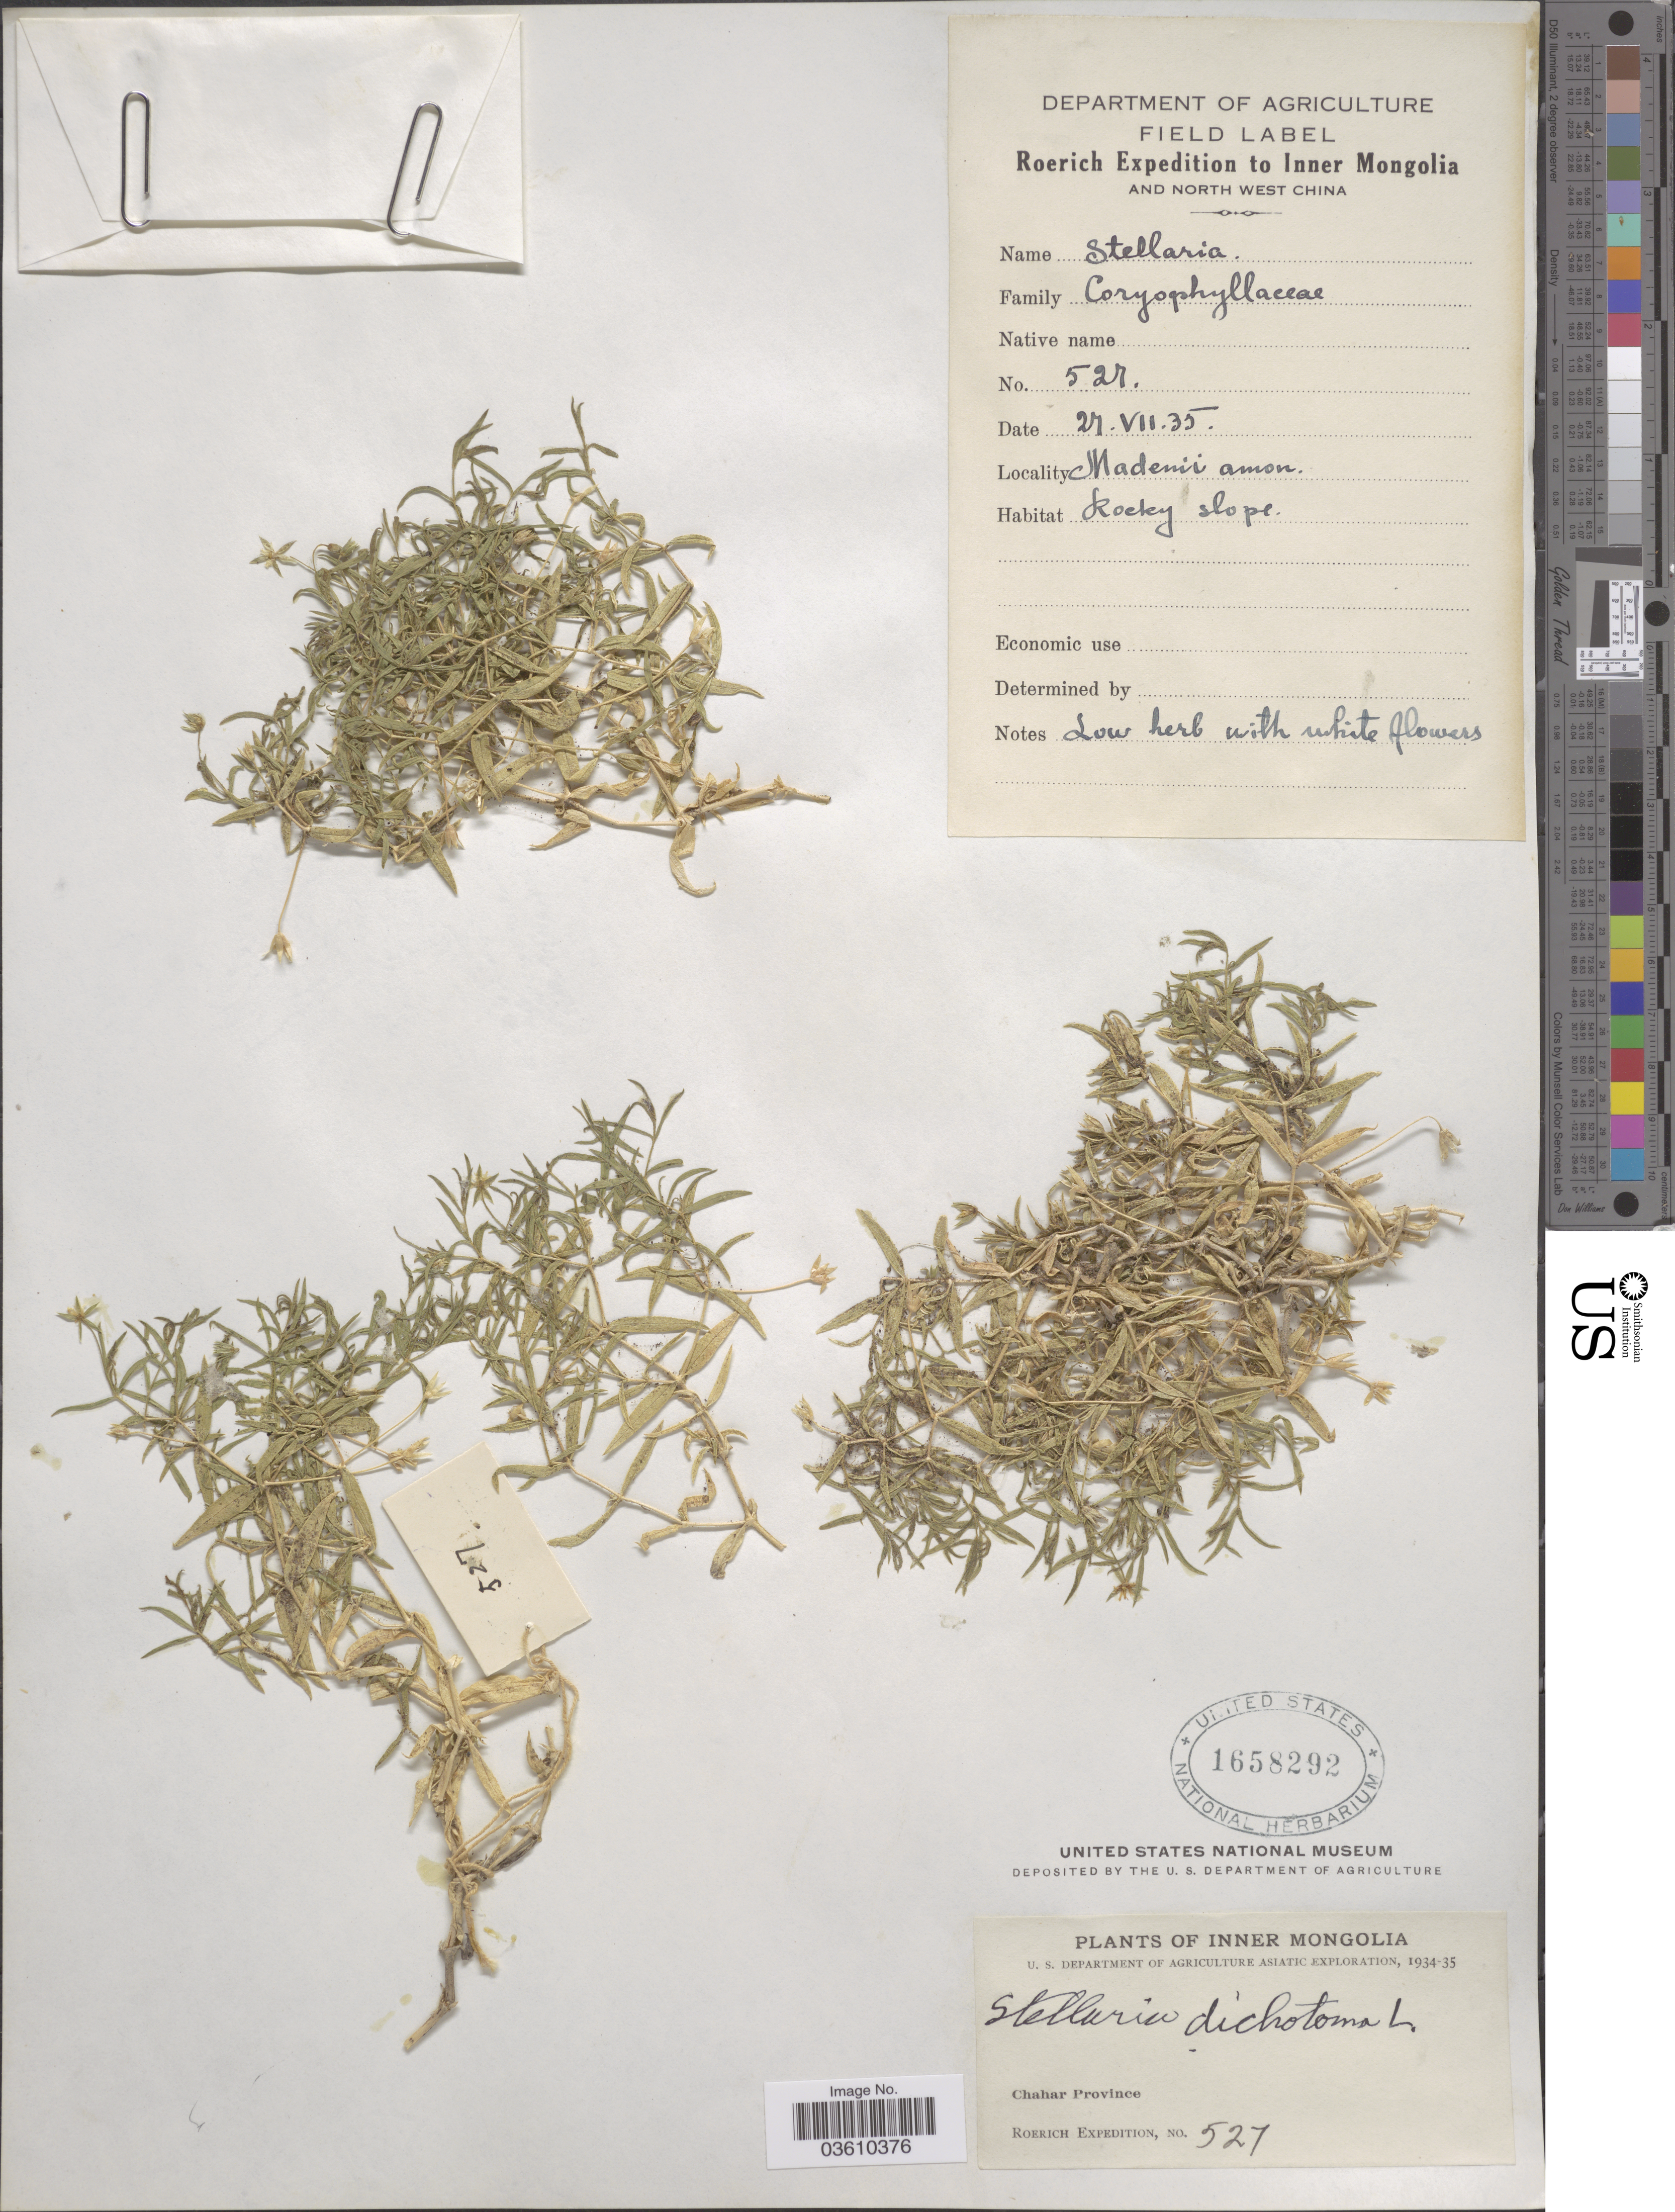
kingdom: Plantae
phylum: Tracheophyta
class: Magnoliopsida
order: Caryophyllales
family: Caryophyllaceae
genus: Stellaria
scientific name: Stellaria dichotoma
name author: L.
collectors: Roerich Expedition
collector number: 527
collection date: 1935-07-27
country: China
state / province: Nei Monggol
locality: Inner Mongolia. North West China. Chahar Province. Mademii amon.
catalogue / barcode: US 1658292